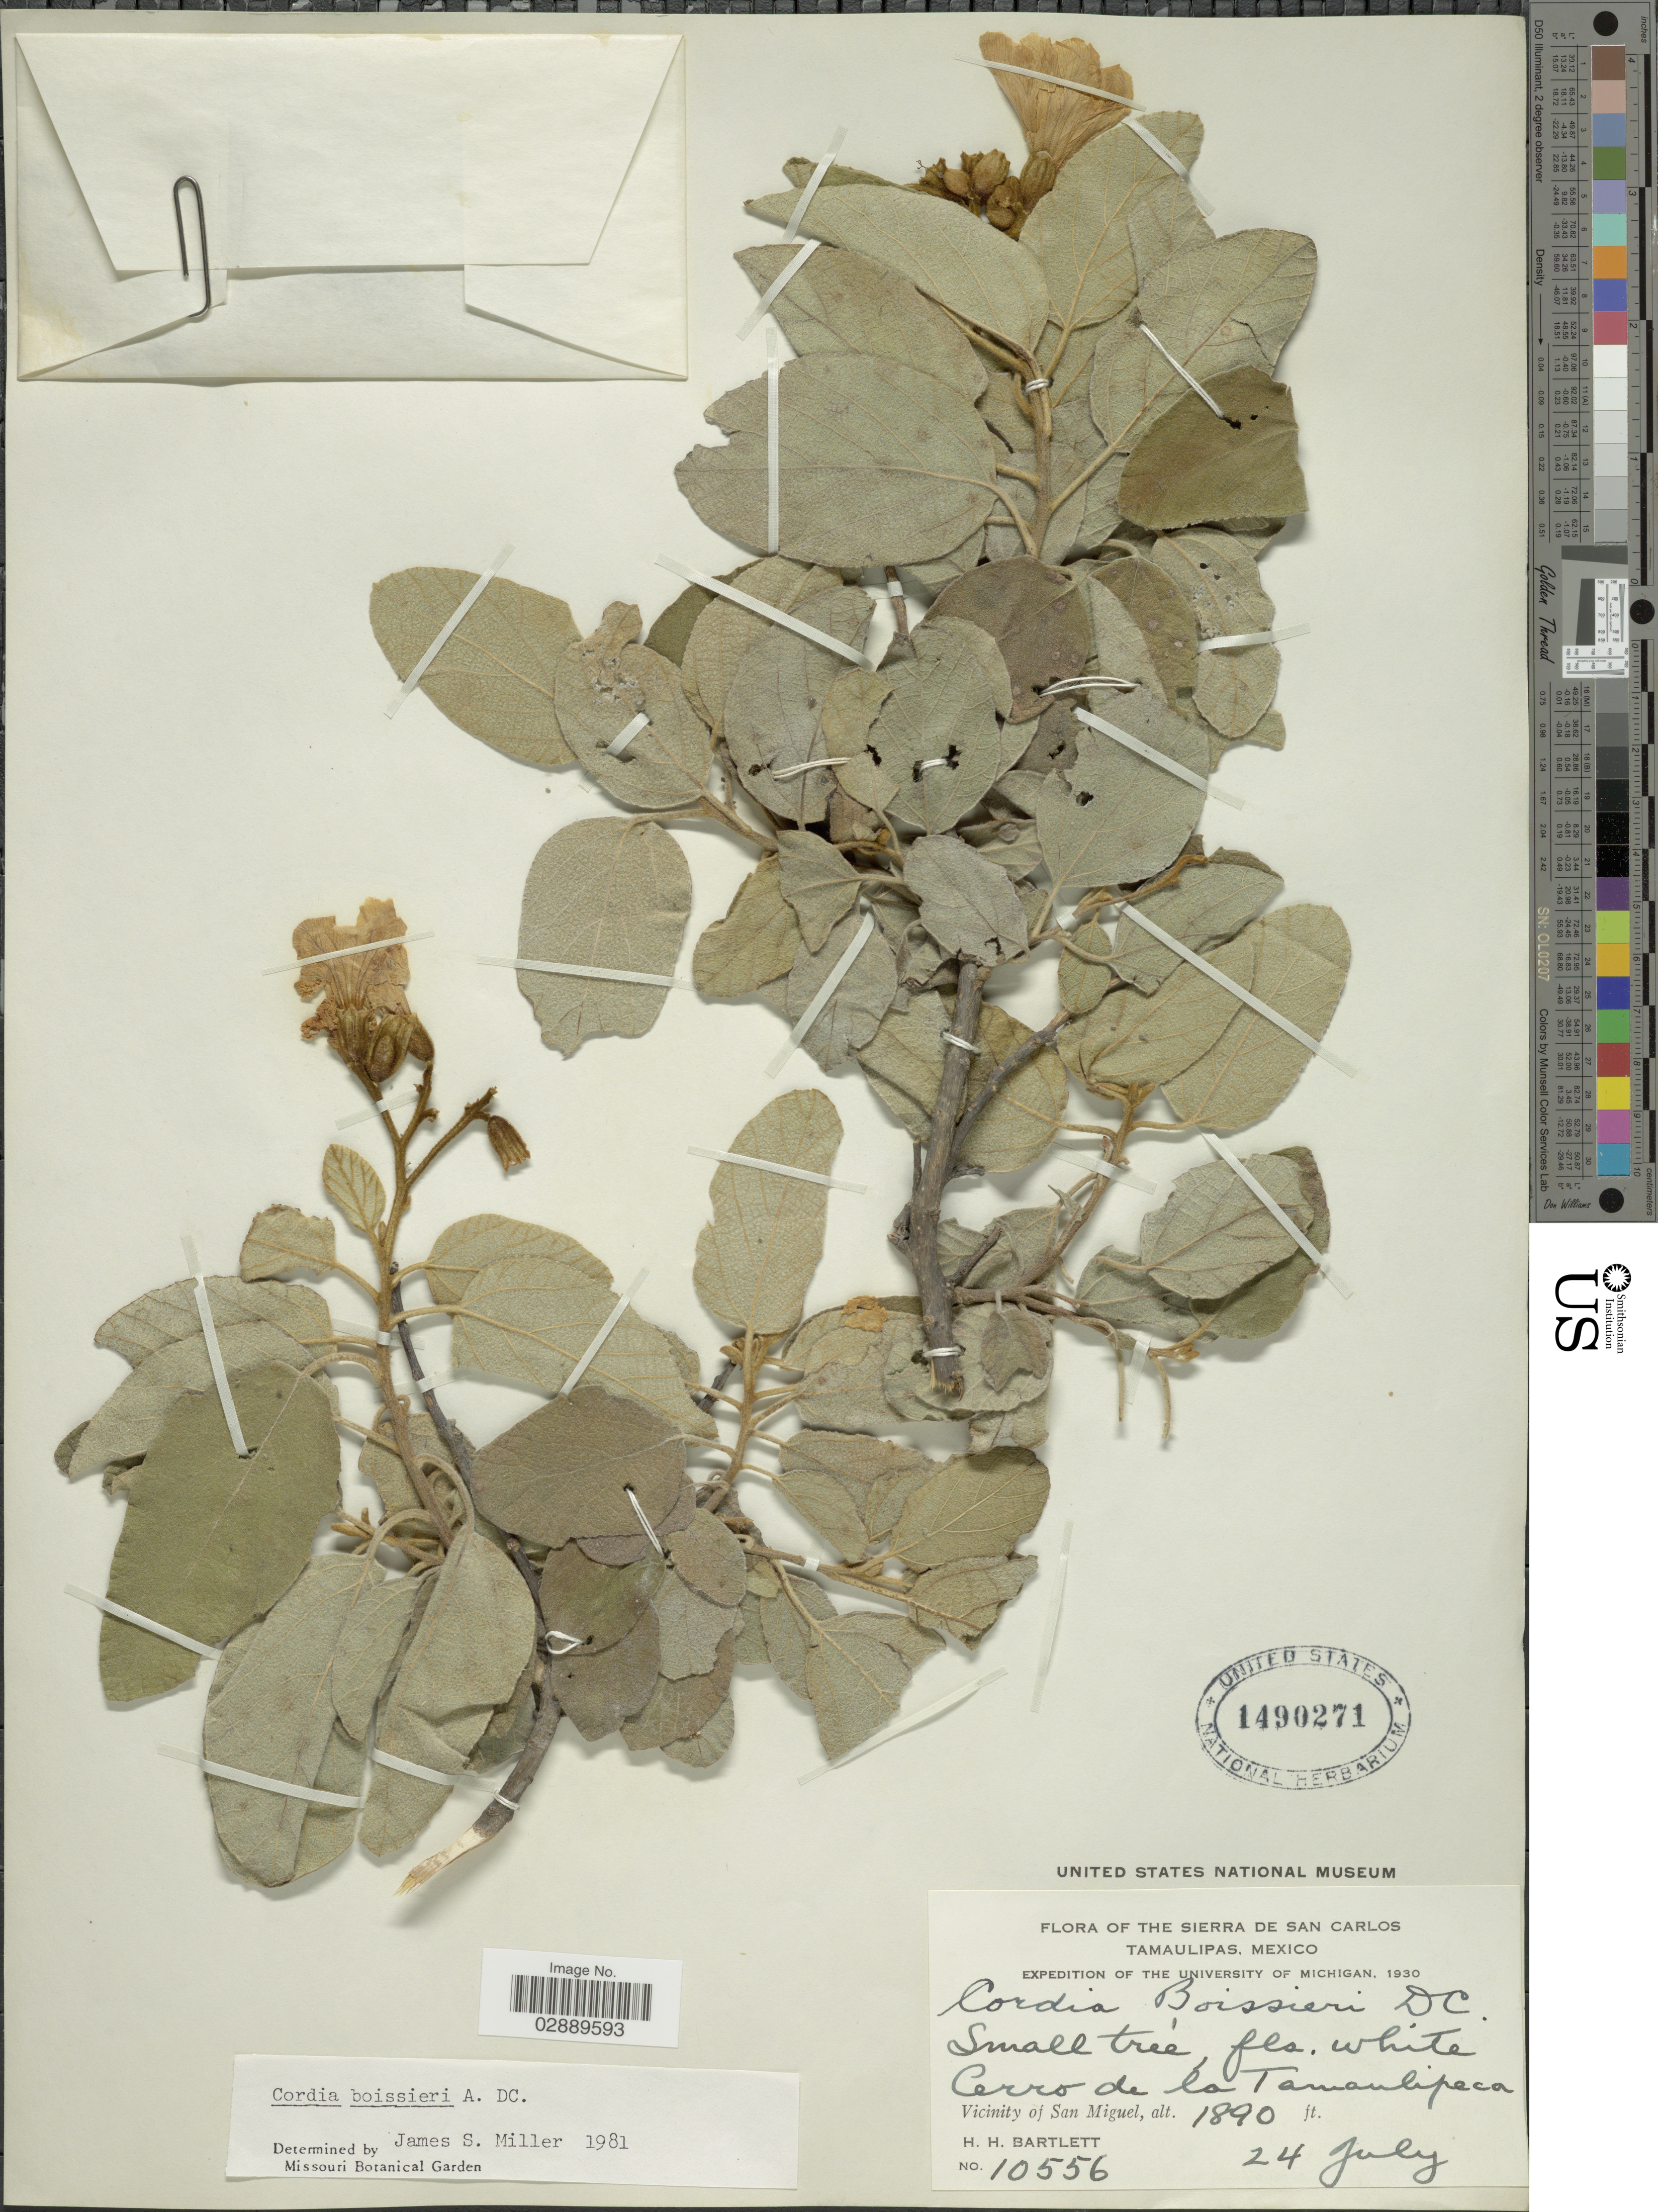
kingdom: Plantae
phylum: Tracheophyta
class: Magnoliopsida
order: Boraginales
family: Cordiaceae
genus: Cordia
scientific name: Cordia boissieri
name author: A. DC.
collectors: H. H. Bartlett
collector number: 10556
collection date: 1930-07-24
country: Mexico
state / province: Tamaulipas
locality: Sierra de San Carlos. Cerro de la Tamaulipeca. Vicinity of San Miguel.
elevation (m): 576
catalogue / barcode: US 1490271